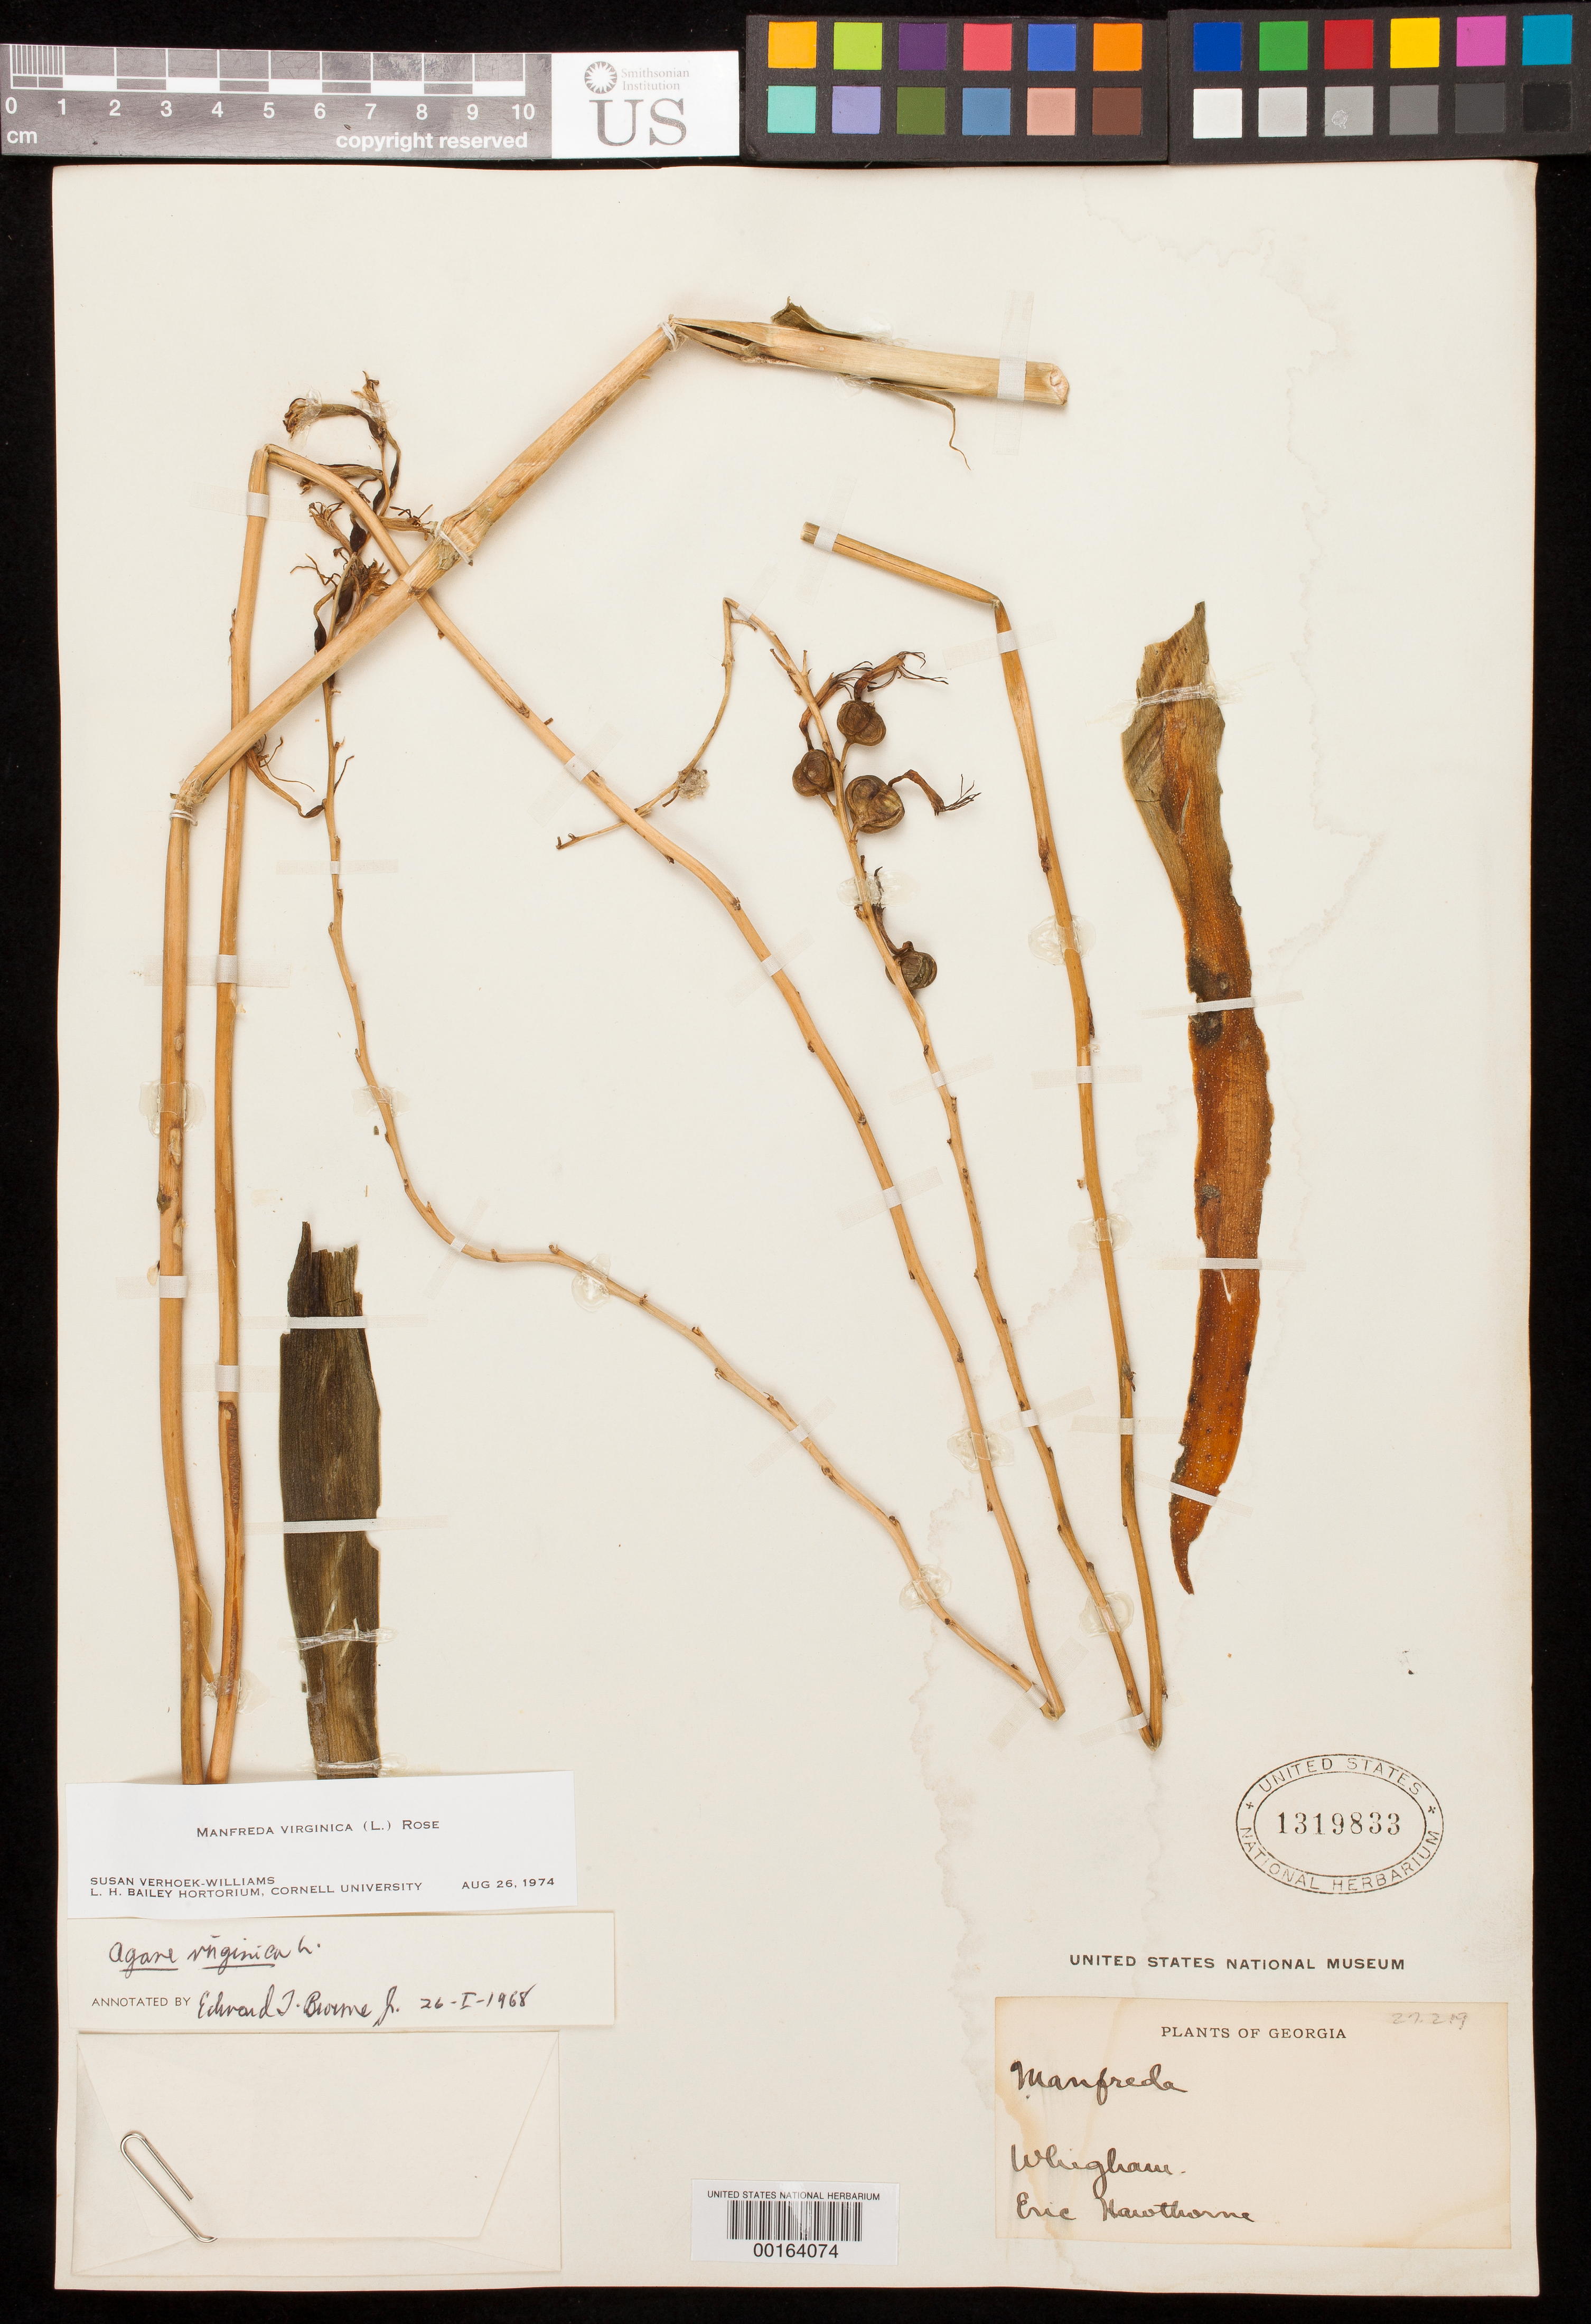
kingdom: Plantae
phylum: Tracheophyta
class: Liliopsida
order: Asparagales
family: Asparagaceae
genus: Manfreda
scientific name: Manfreda virginica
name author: (L.) Salisb. ex Rose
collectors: E. Hawthorne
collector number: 27.219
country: United States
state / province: Georgia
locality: Whigham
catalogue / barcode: US 1319833